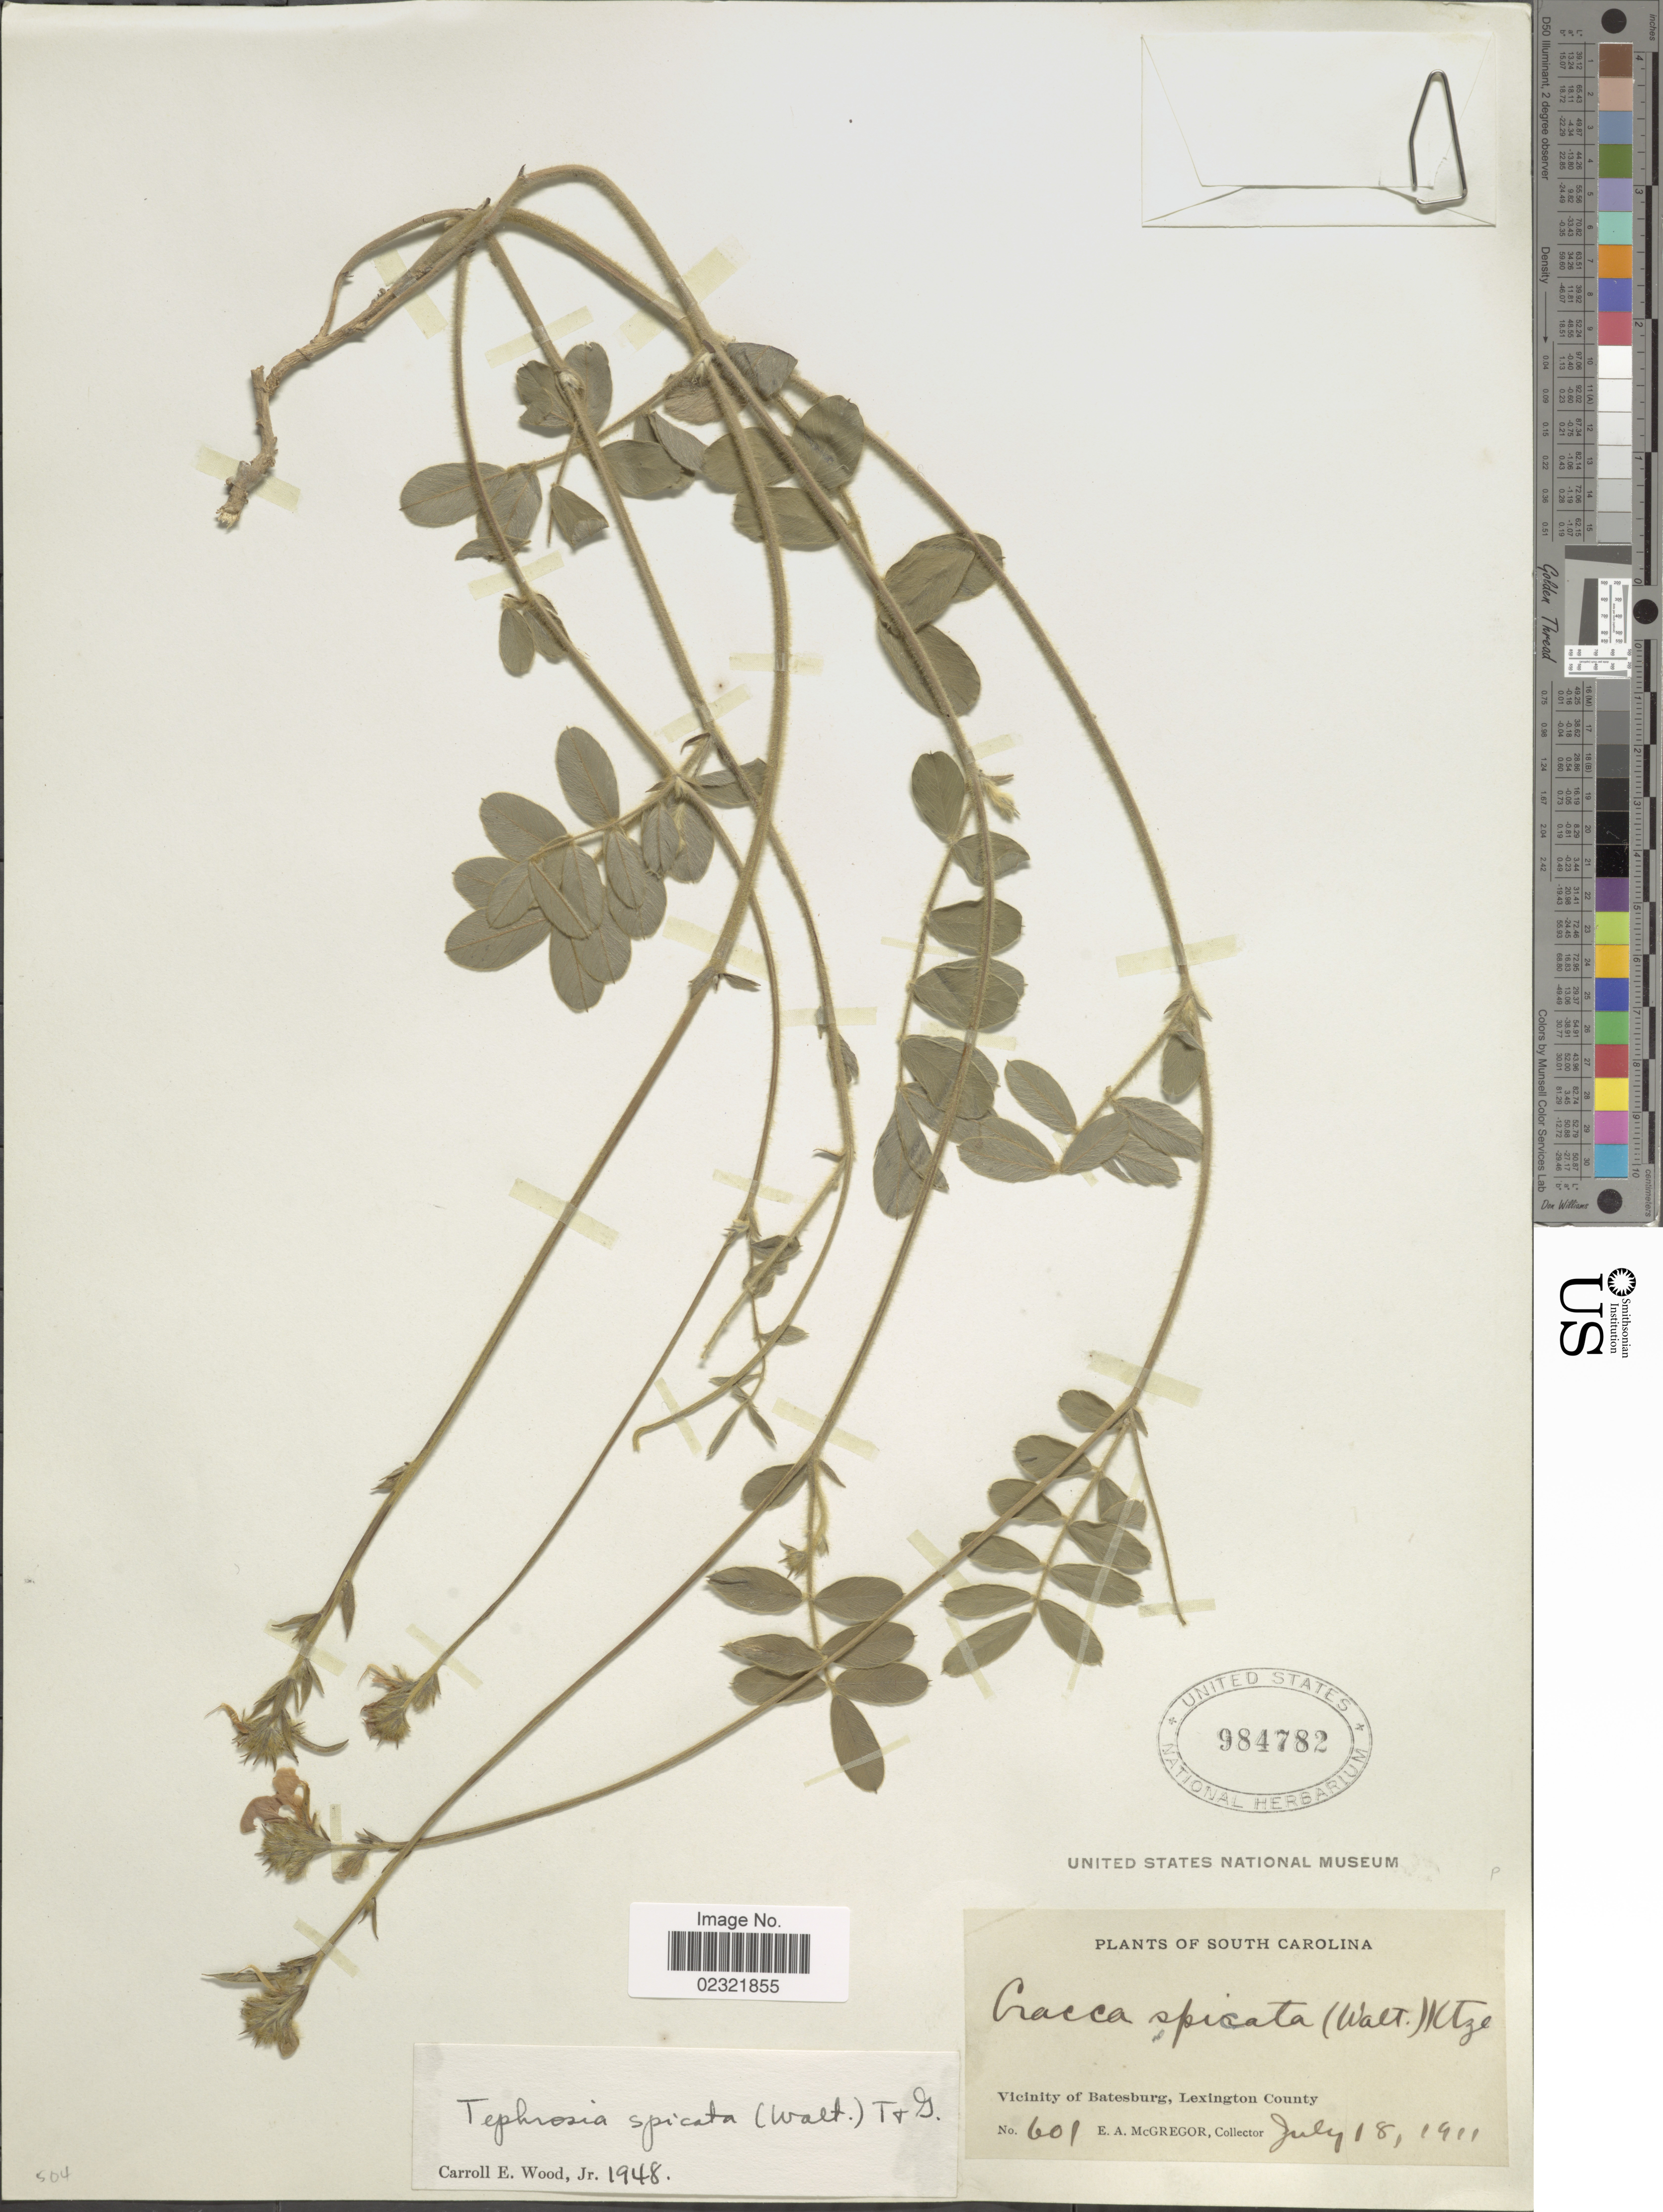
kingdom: Plantae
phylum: Tracheophyta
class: Magnoliopsida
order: Fabales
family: Fabaceae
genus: Tephrosia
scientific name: Tephrosia spicata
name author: (Walter) Torr. & A. Gray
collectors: E. A. McGregor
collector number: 601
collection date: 1911-07-18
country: United States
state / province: South Carolina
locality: Vicinity of Batesburg, Lexington County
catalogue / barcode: US 984782